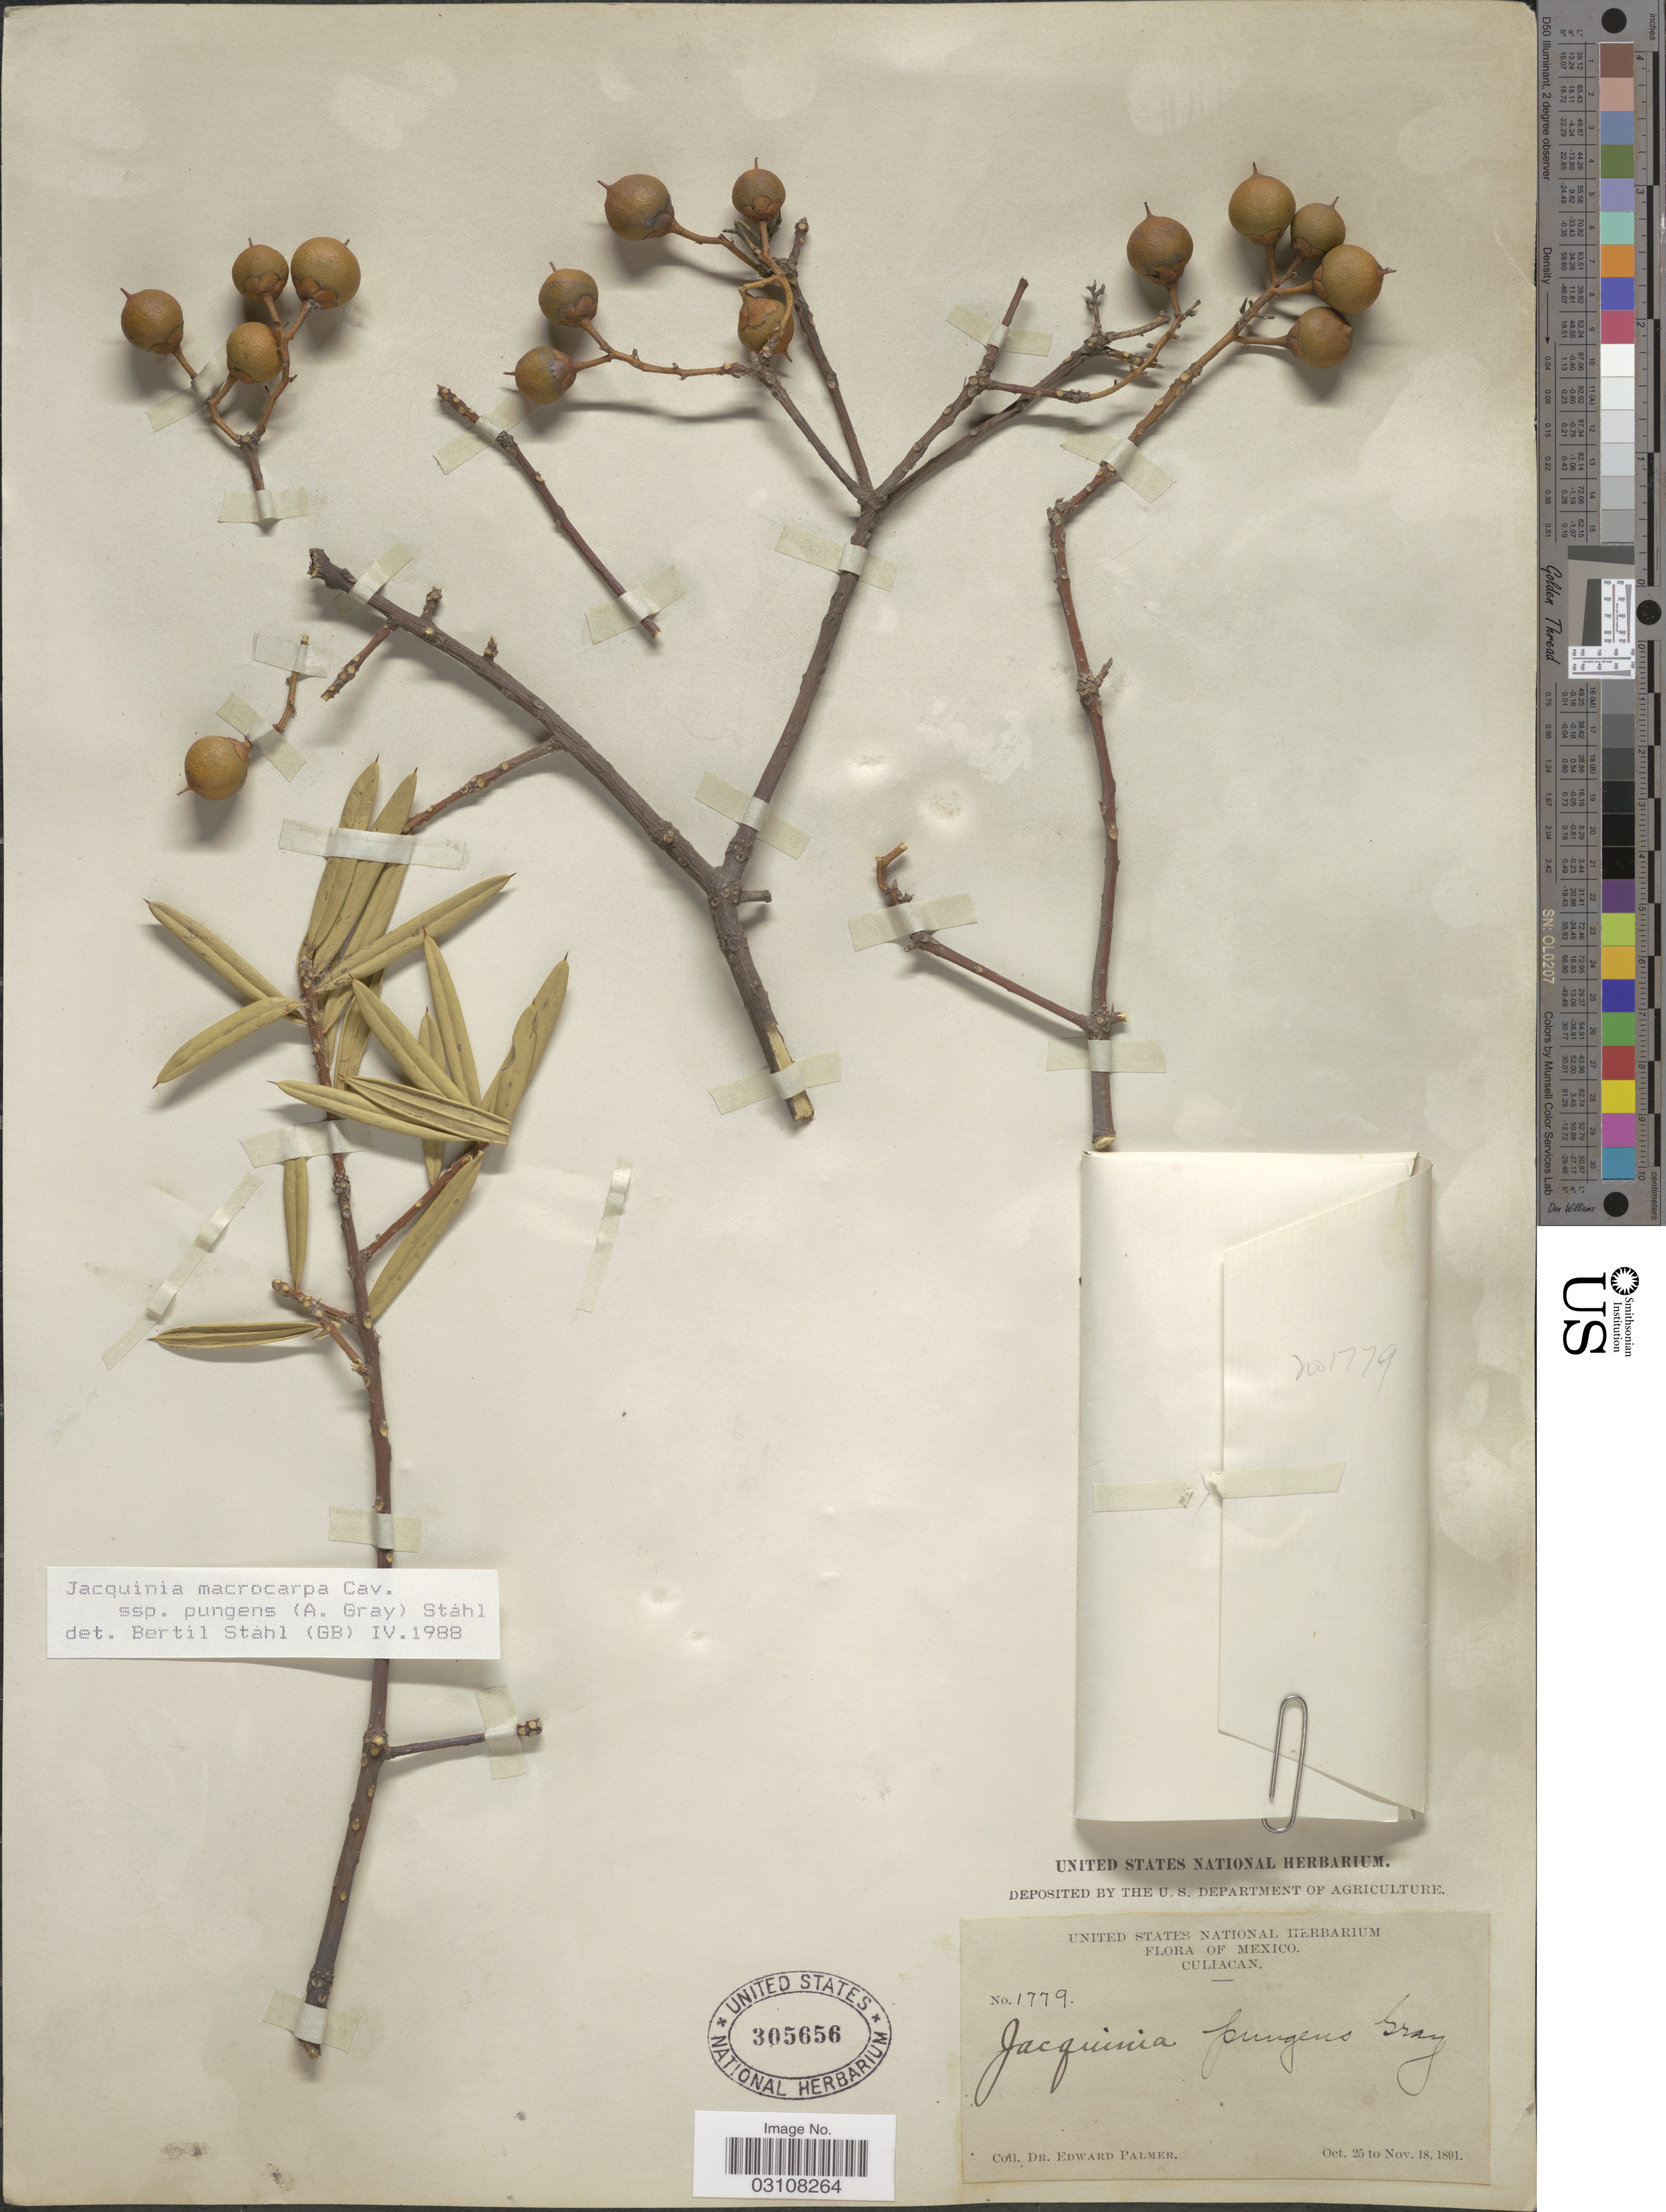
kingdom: Plantae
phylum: Tracheophyta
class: Magnoliopsida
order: Ericales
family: Primulaceae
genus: Jacquinia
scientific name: Jacquinia macrocarpa subsp. pungens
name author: Cav.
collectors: E. Palmer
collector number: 1779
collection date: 1891-10-25/1891-11-18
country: Mexico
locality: Culiacan.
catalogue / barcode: US 305656